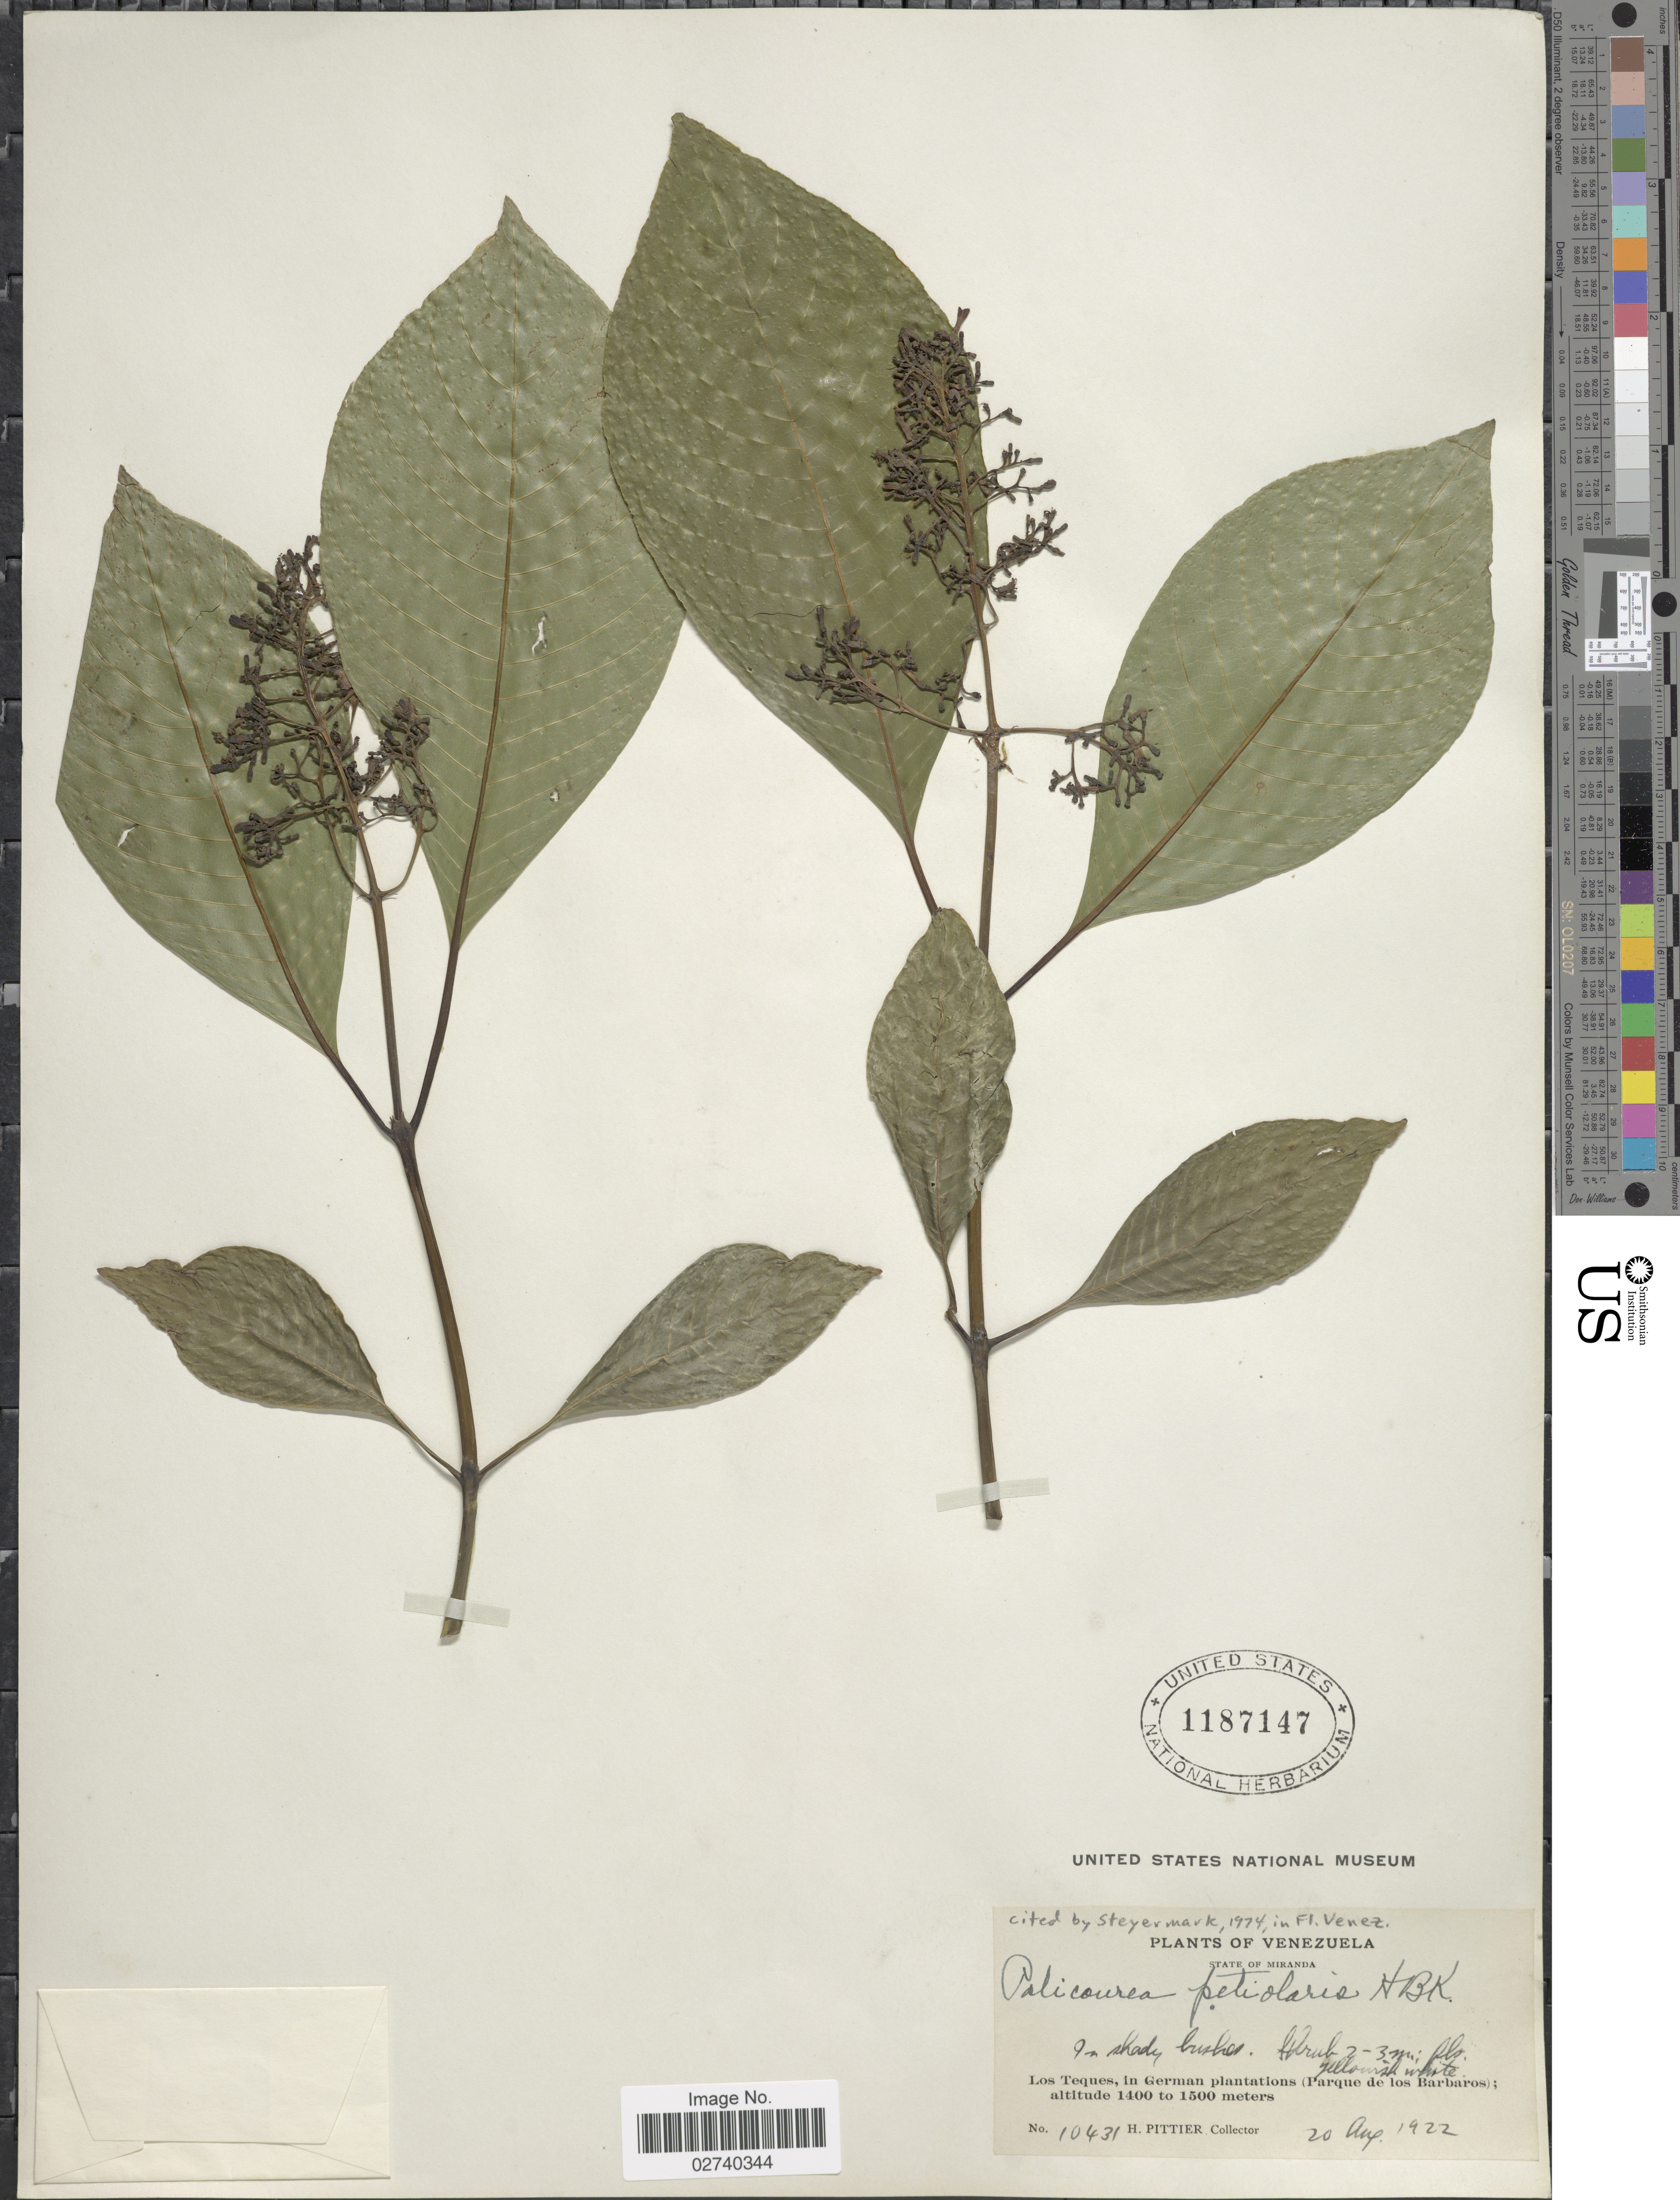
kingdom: Plantae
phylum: Tracheophyta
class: Magnoliopsida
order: Gentianales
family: Rubiaceae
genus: Palicourea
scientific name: Palicourea petiolaris Kunth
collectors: H. F. Pittier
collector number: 10431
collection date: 1922-08-20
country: Venezuela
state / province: Miranda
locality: Los Teques, in German plantations (Parque de los Barbaros).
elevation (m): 1400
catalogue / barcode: US 1187147